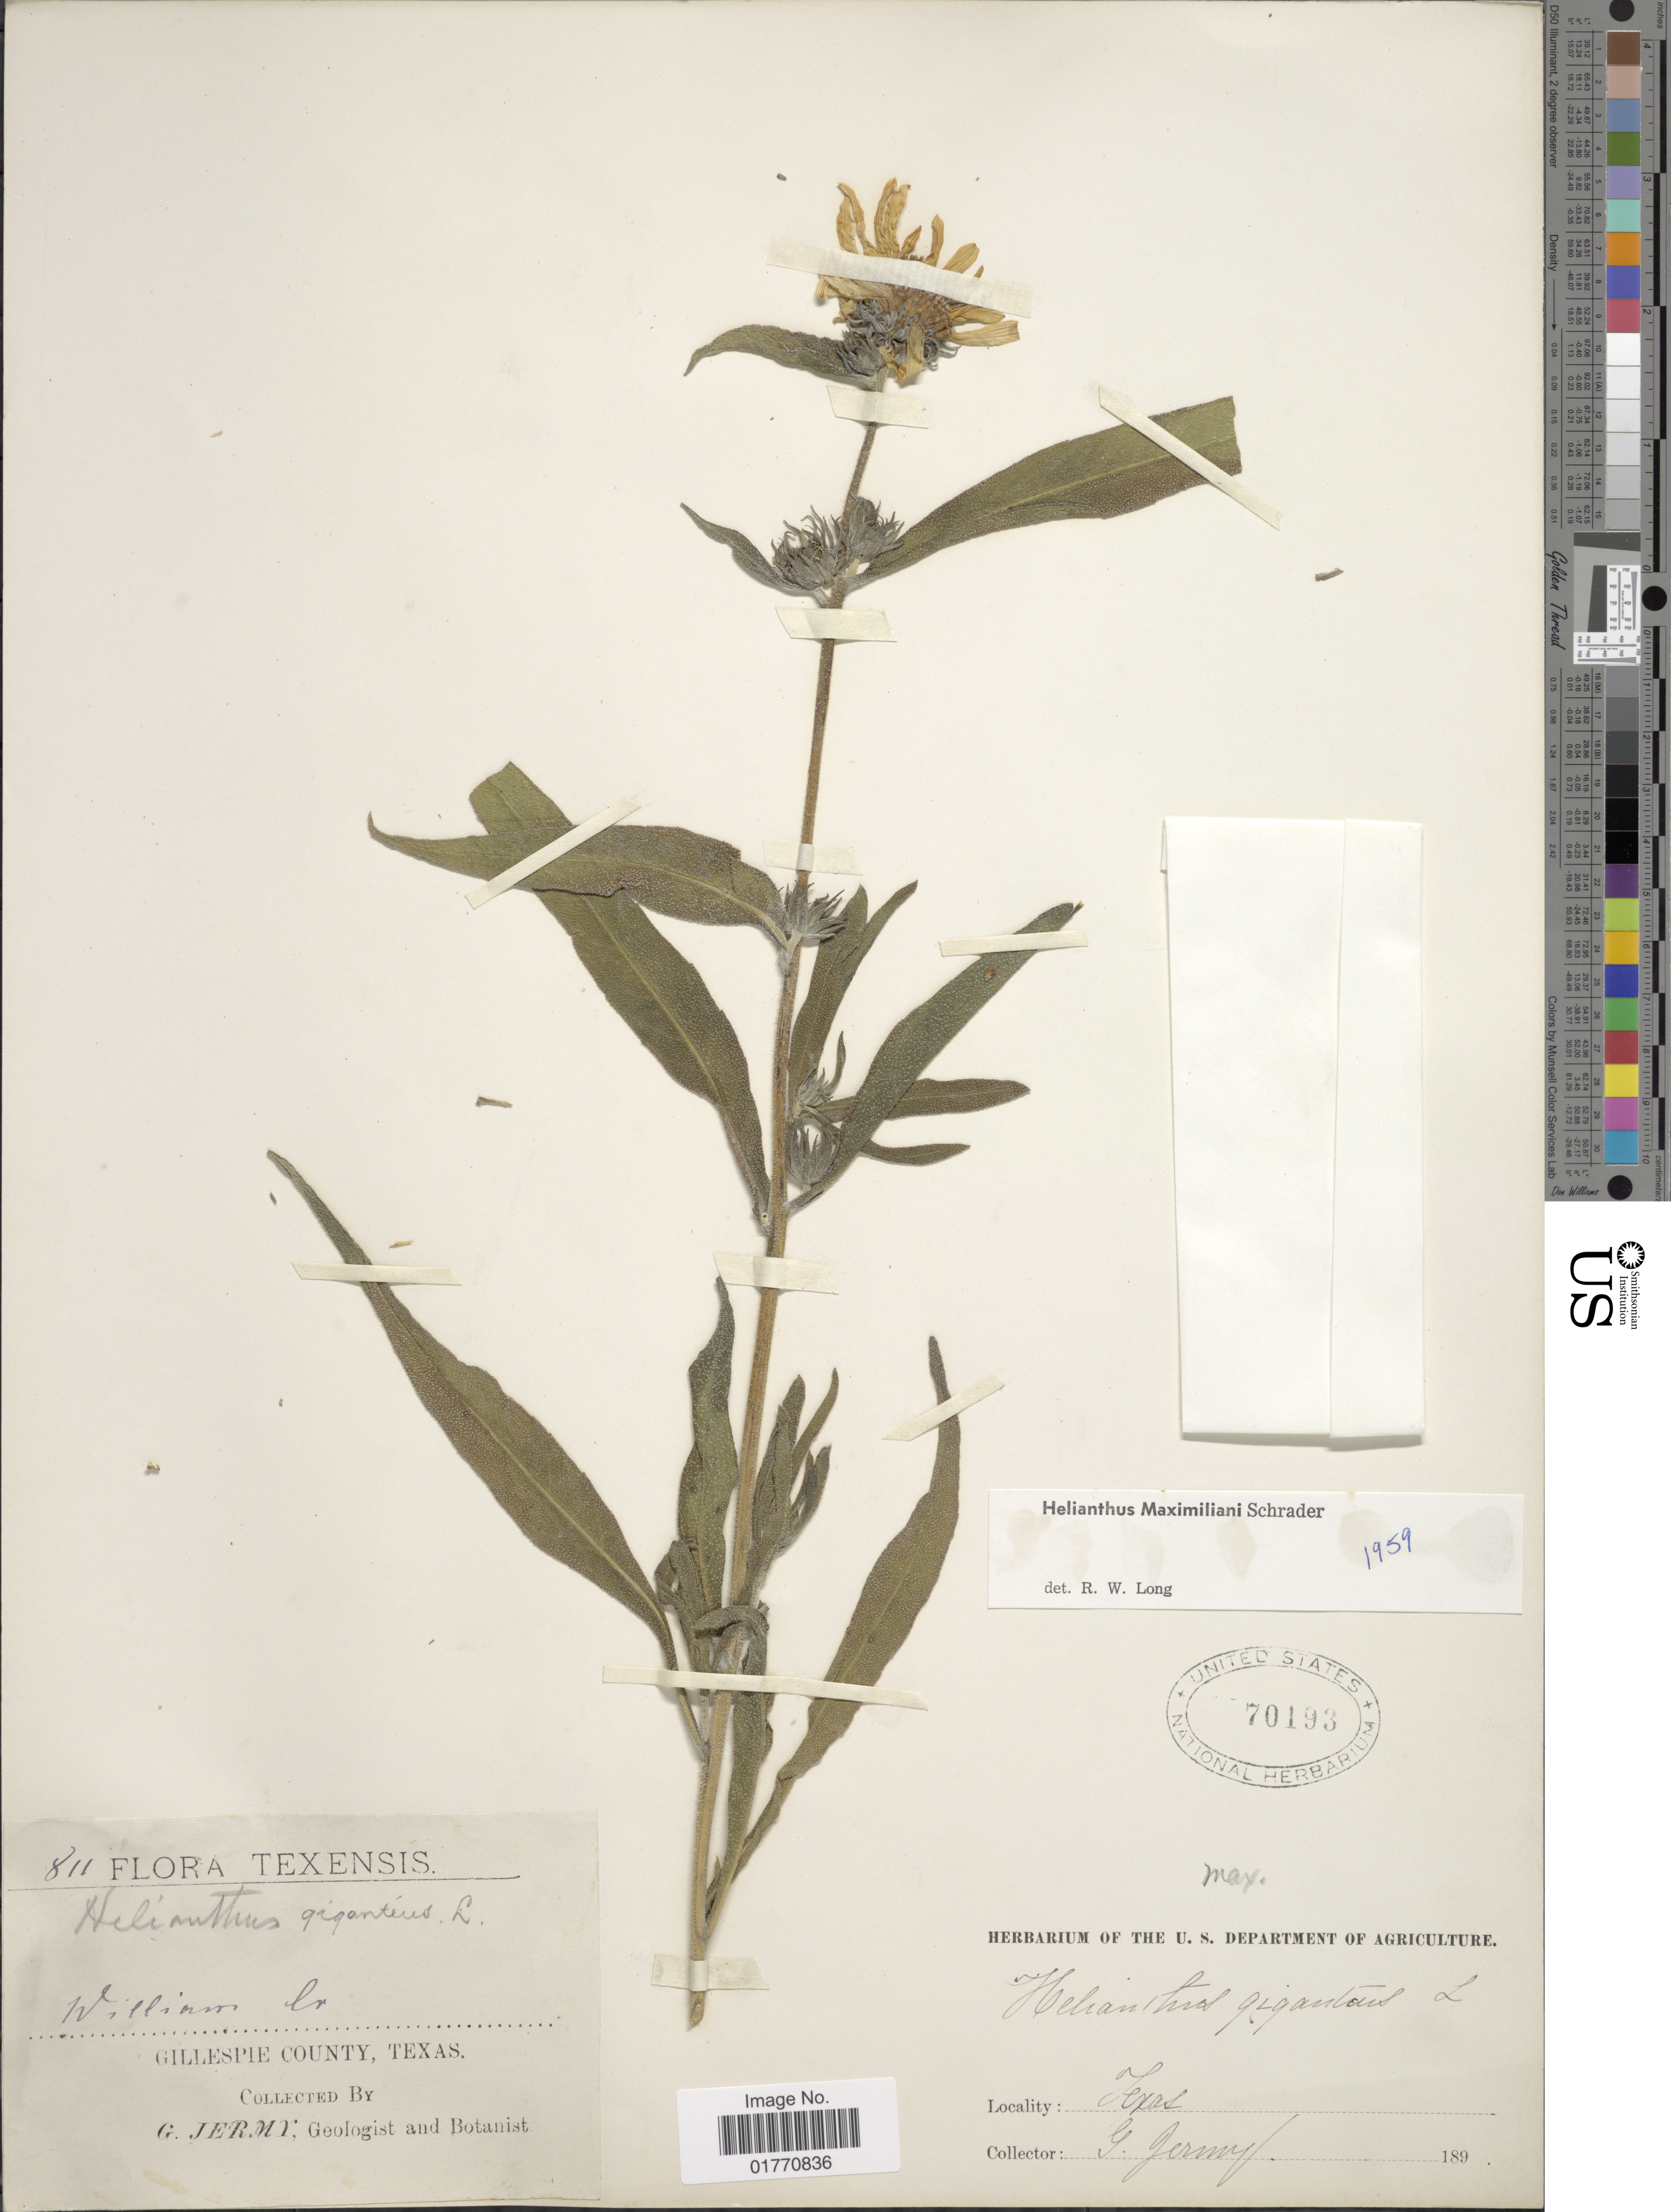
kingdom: Plantae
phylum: Tracheophyta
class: Magnoliopsida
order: Asterales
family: Asteraceae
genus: Helianthus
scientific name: Helianthus maximiliani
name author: Schrad.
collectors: G. Jermy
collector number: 811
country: United States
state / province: Texas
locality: Williams Co., Gillespie County.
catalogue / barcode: US 70193